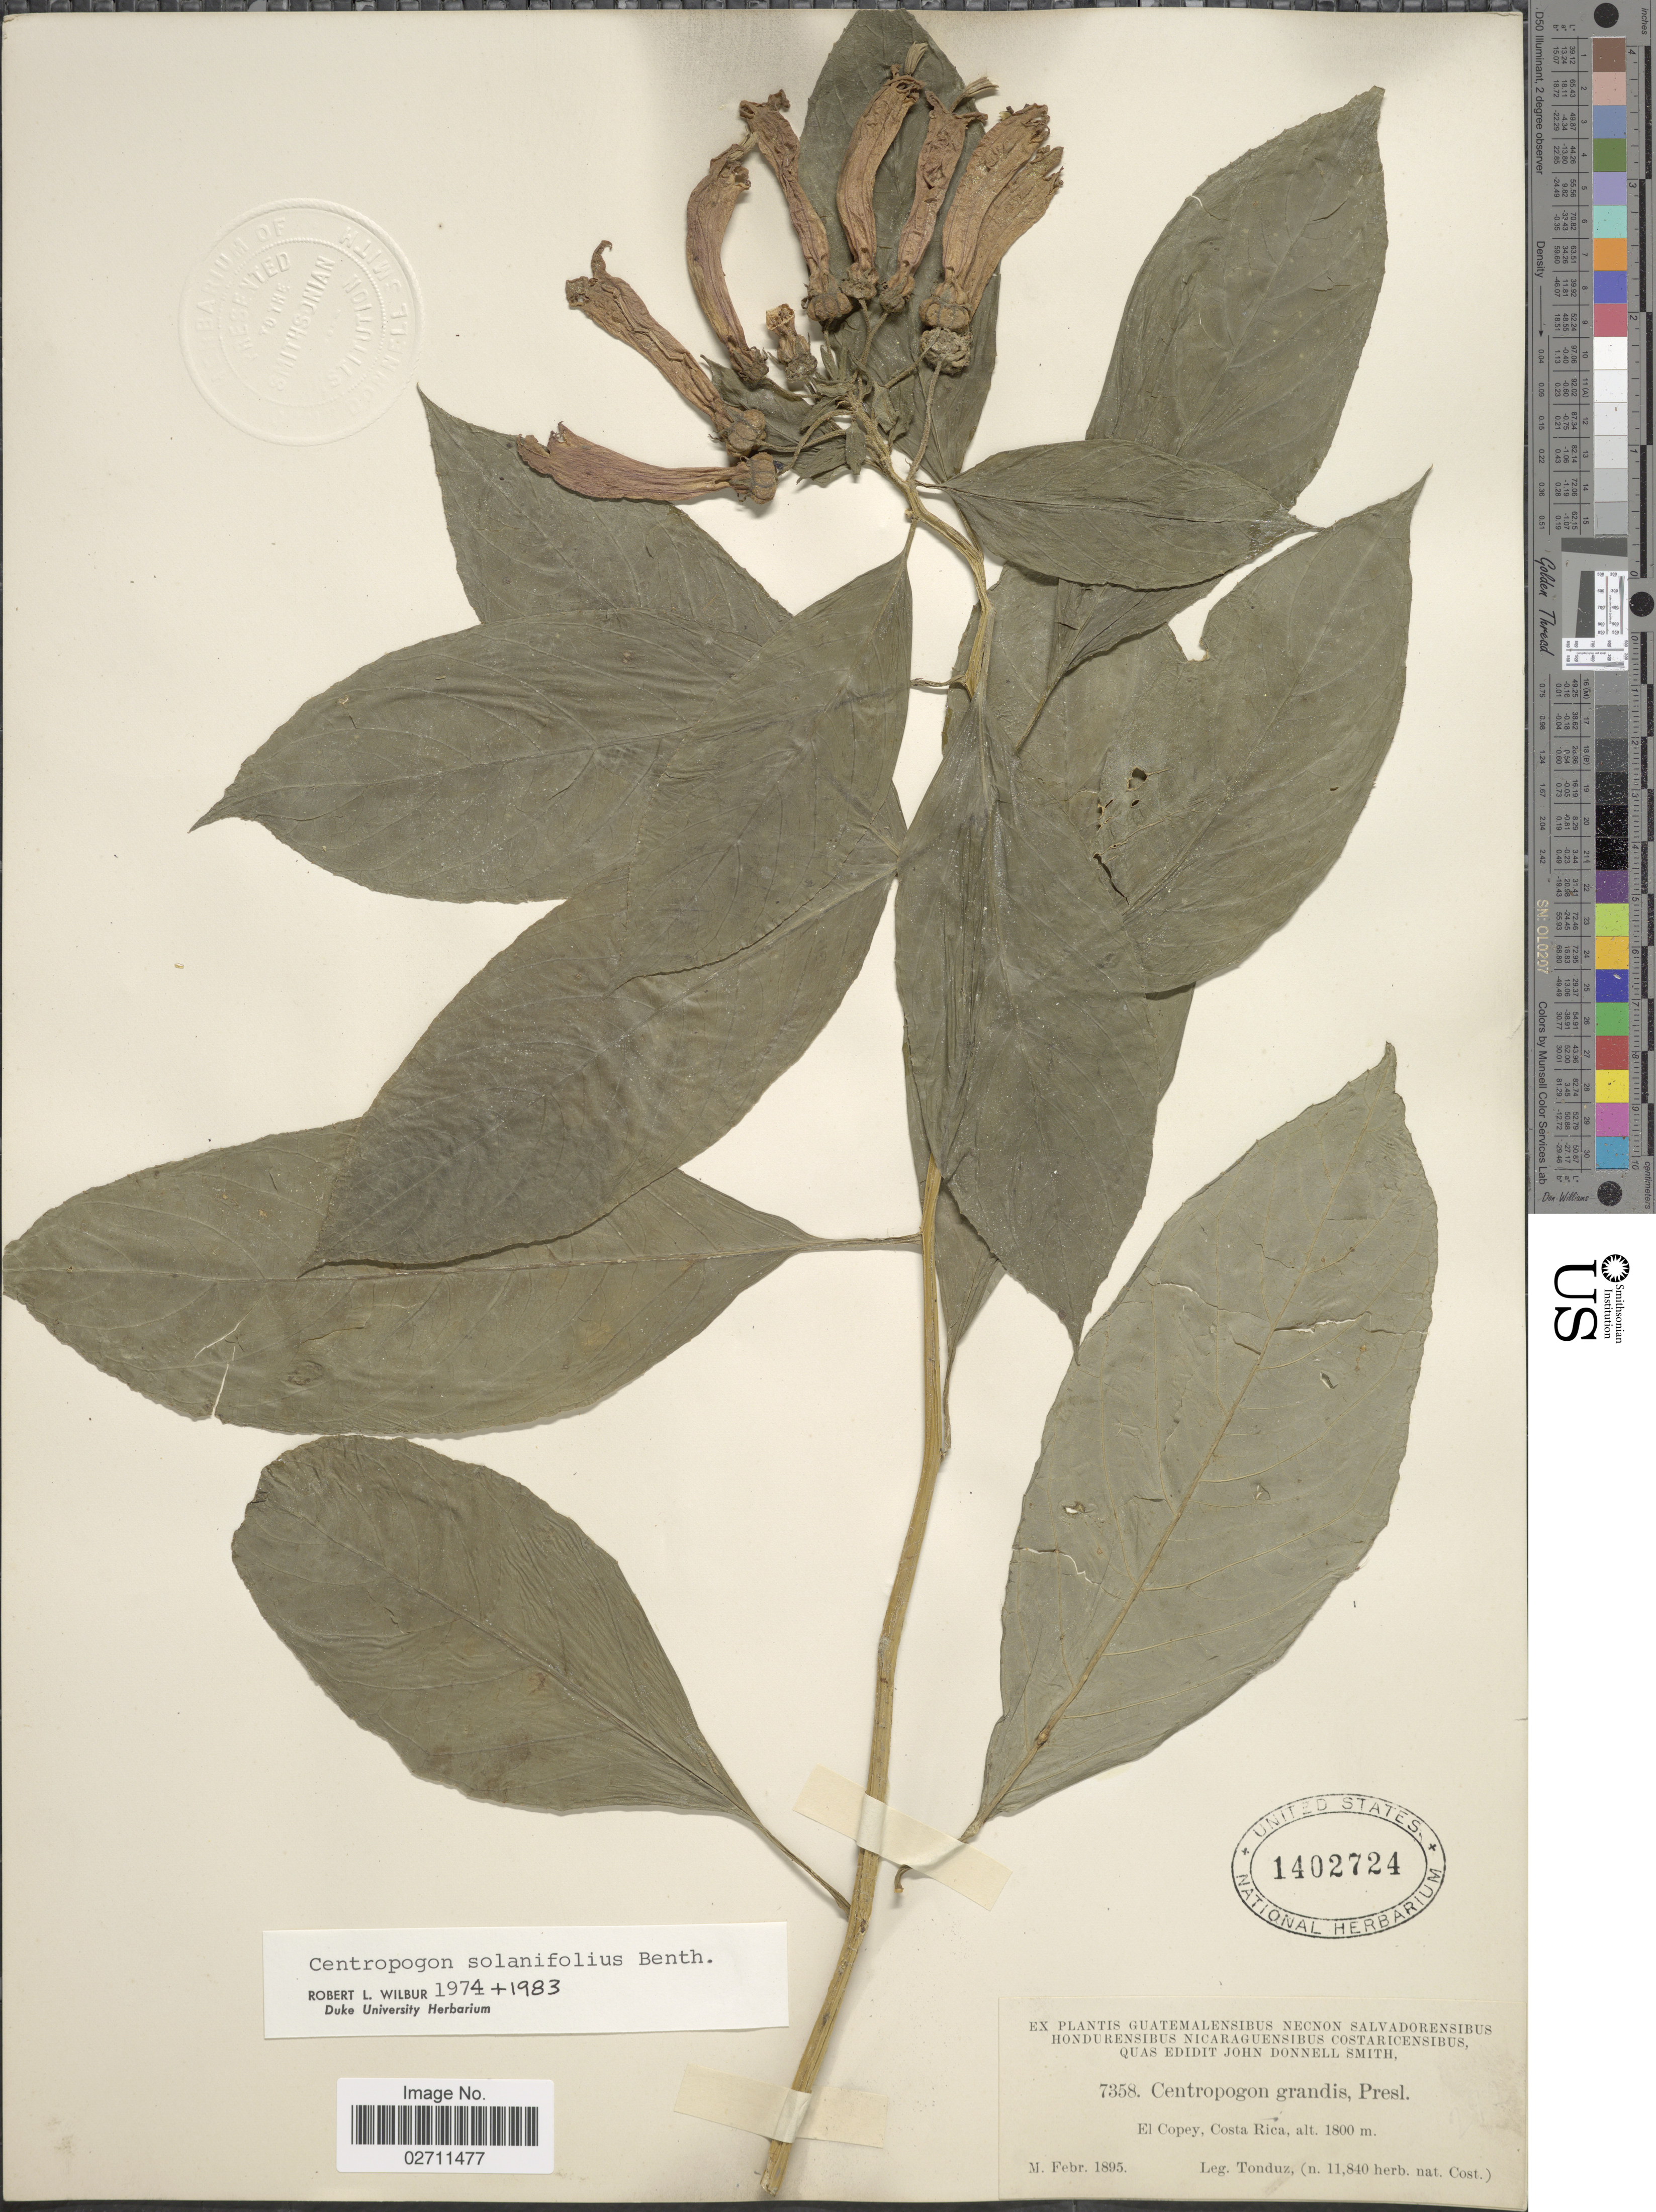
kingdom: Plantae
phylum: Tracheophyta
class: Magnoliopsida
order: Asterales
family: Campanulaceae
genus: Centropogon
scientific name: Centropogon solanifolius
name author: Benth.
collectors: A. Tonduz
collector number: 7358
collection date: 1895-02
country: Costa Rica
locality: El Copey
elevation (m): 1800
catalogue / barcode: US 1402724